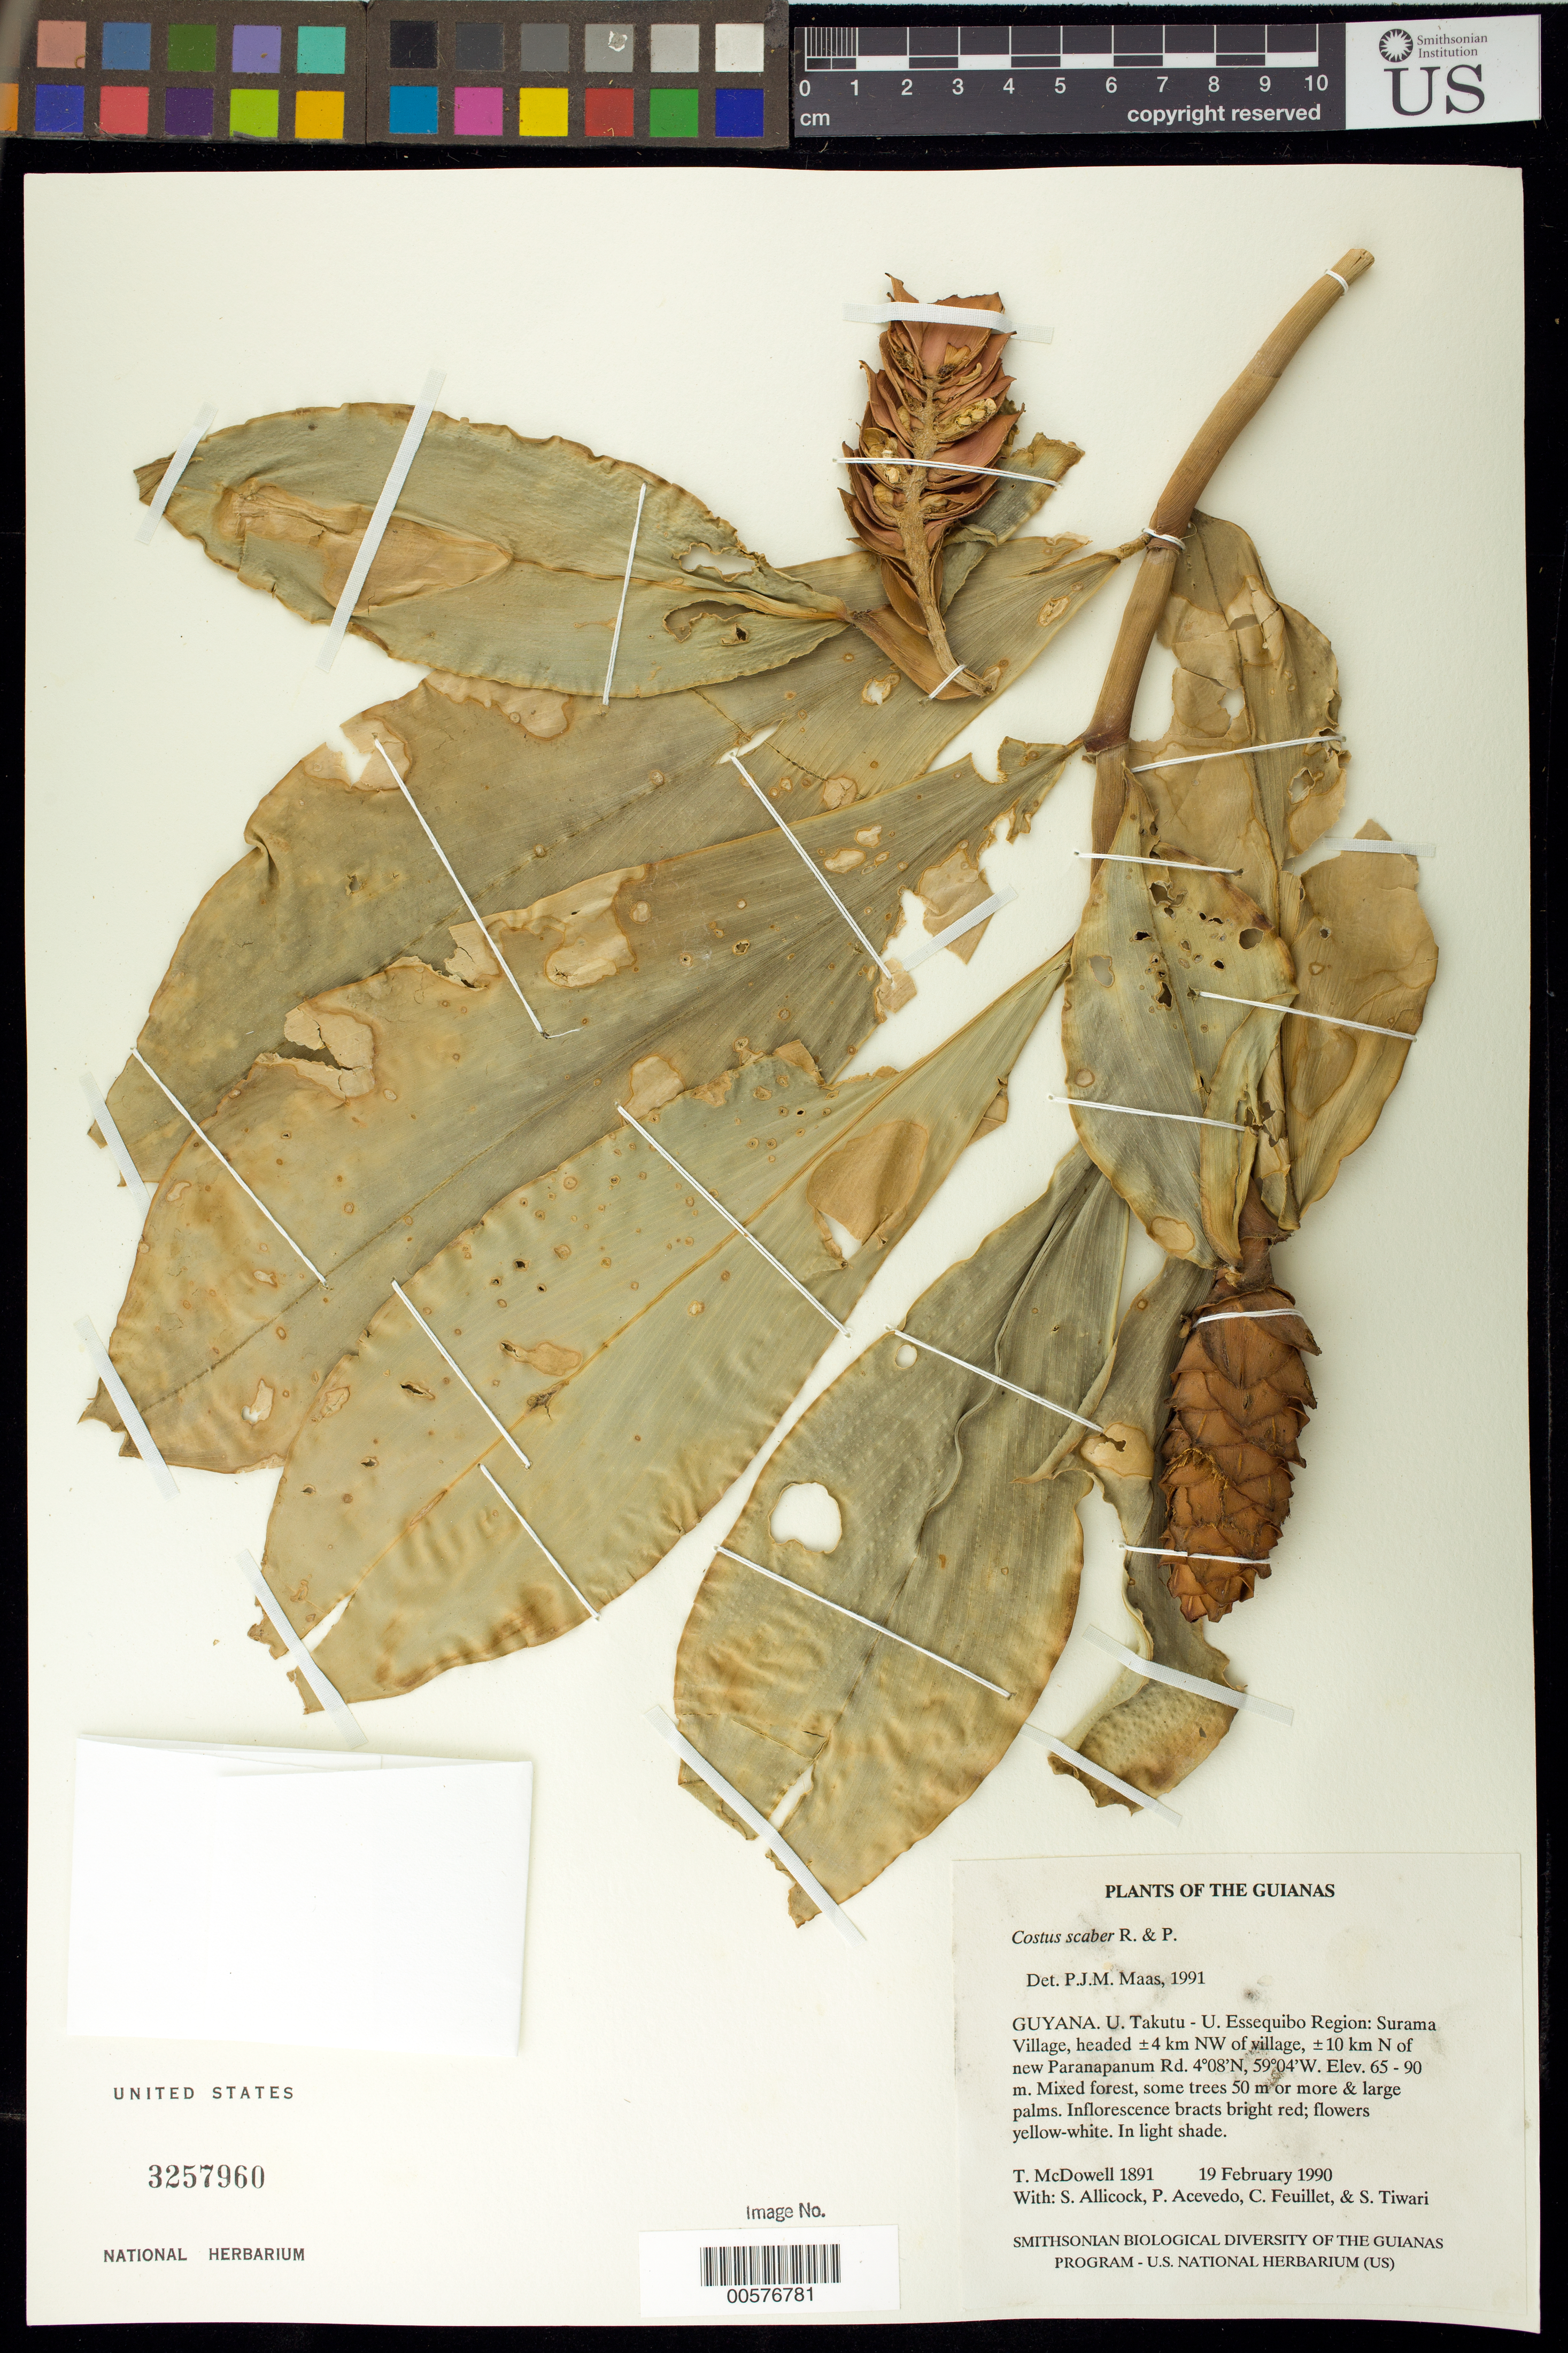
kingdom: Plantae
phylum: Tracheophyta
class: Liliopsida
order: Zingiberales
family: Costaceae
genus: Costus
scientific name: Costus scaber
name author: Ruiz & Pav.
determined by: Maas, Paul J. M.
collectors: T. McDowell, S. Allicock, P. Acevedo-Rodr., C. Feuillet & S. Tiwari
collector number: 1891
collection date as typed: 19 February 1990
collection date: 1990-02-19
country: Guyana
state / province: U. Takutu-U. Essequibo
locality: ±4 km NW of Surama Village, ±10 km N of new Paranapanema Road, along western trail to Buro-Buro River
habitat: Mixed forest, some trees 50 m or more & large palms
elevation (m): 65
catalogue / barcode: US 3257960